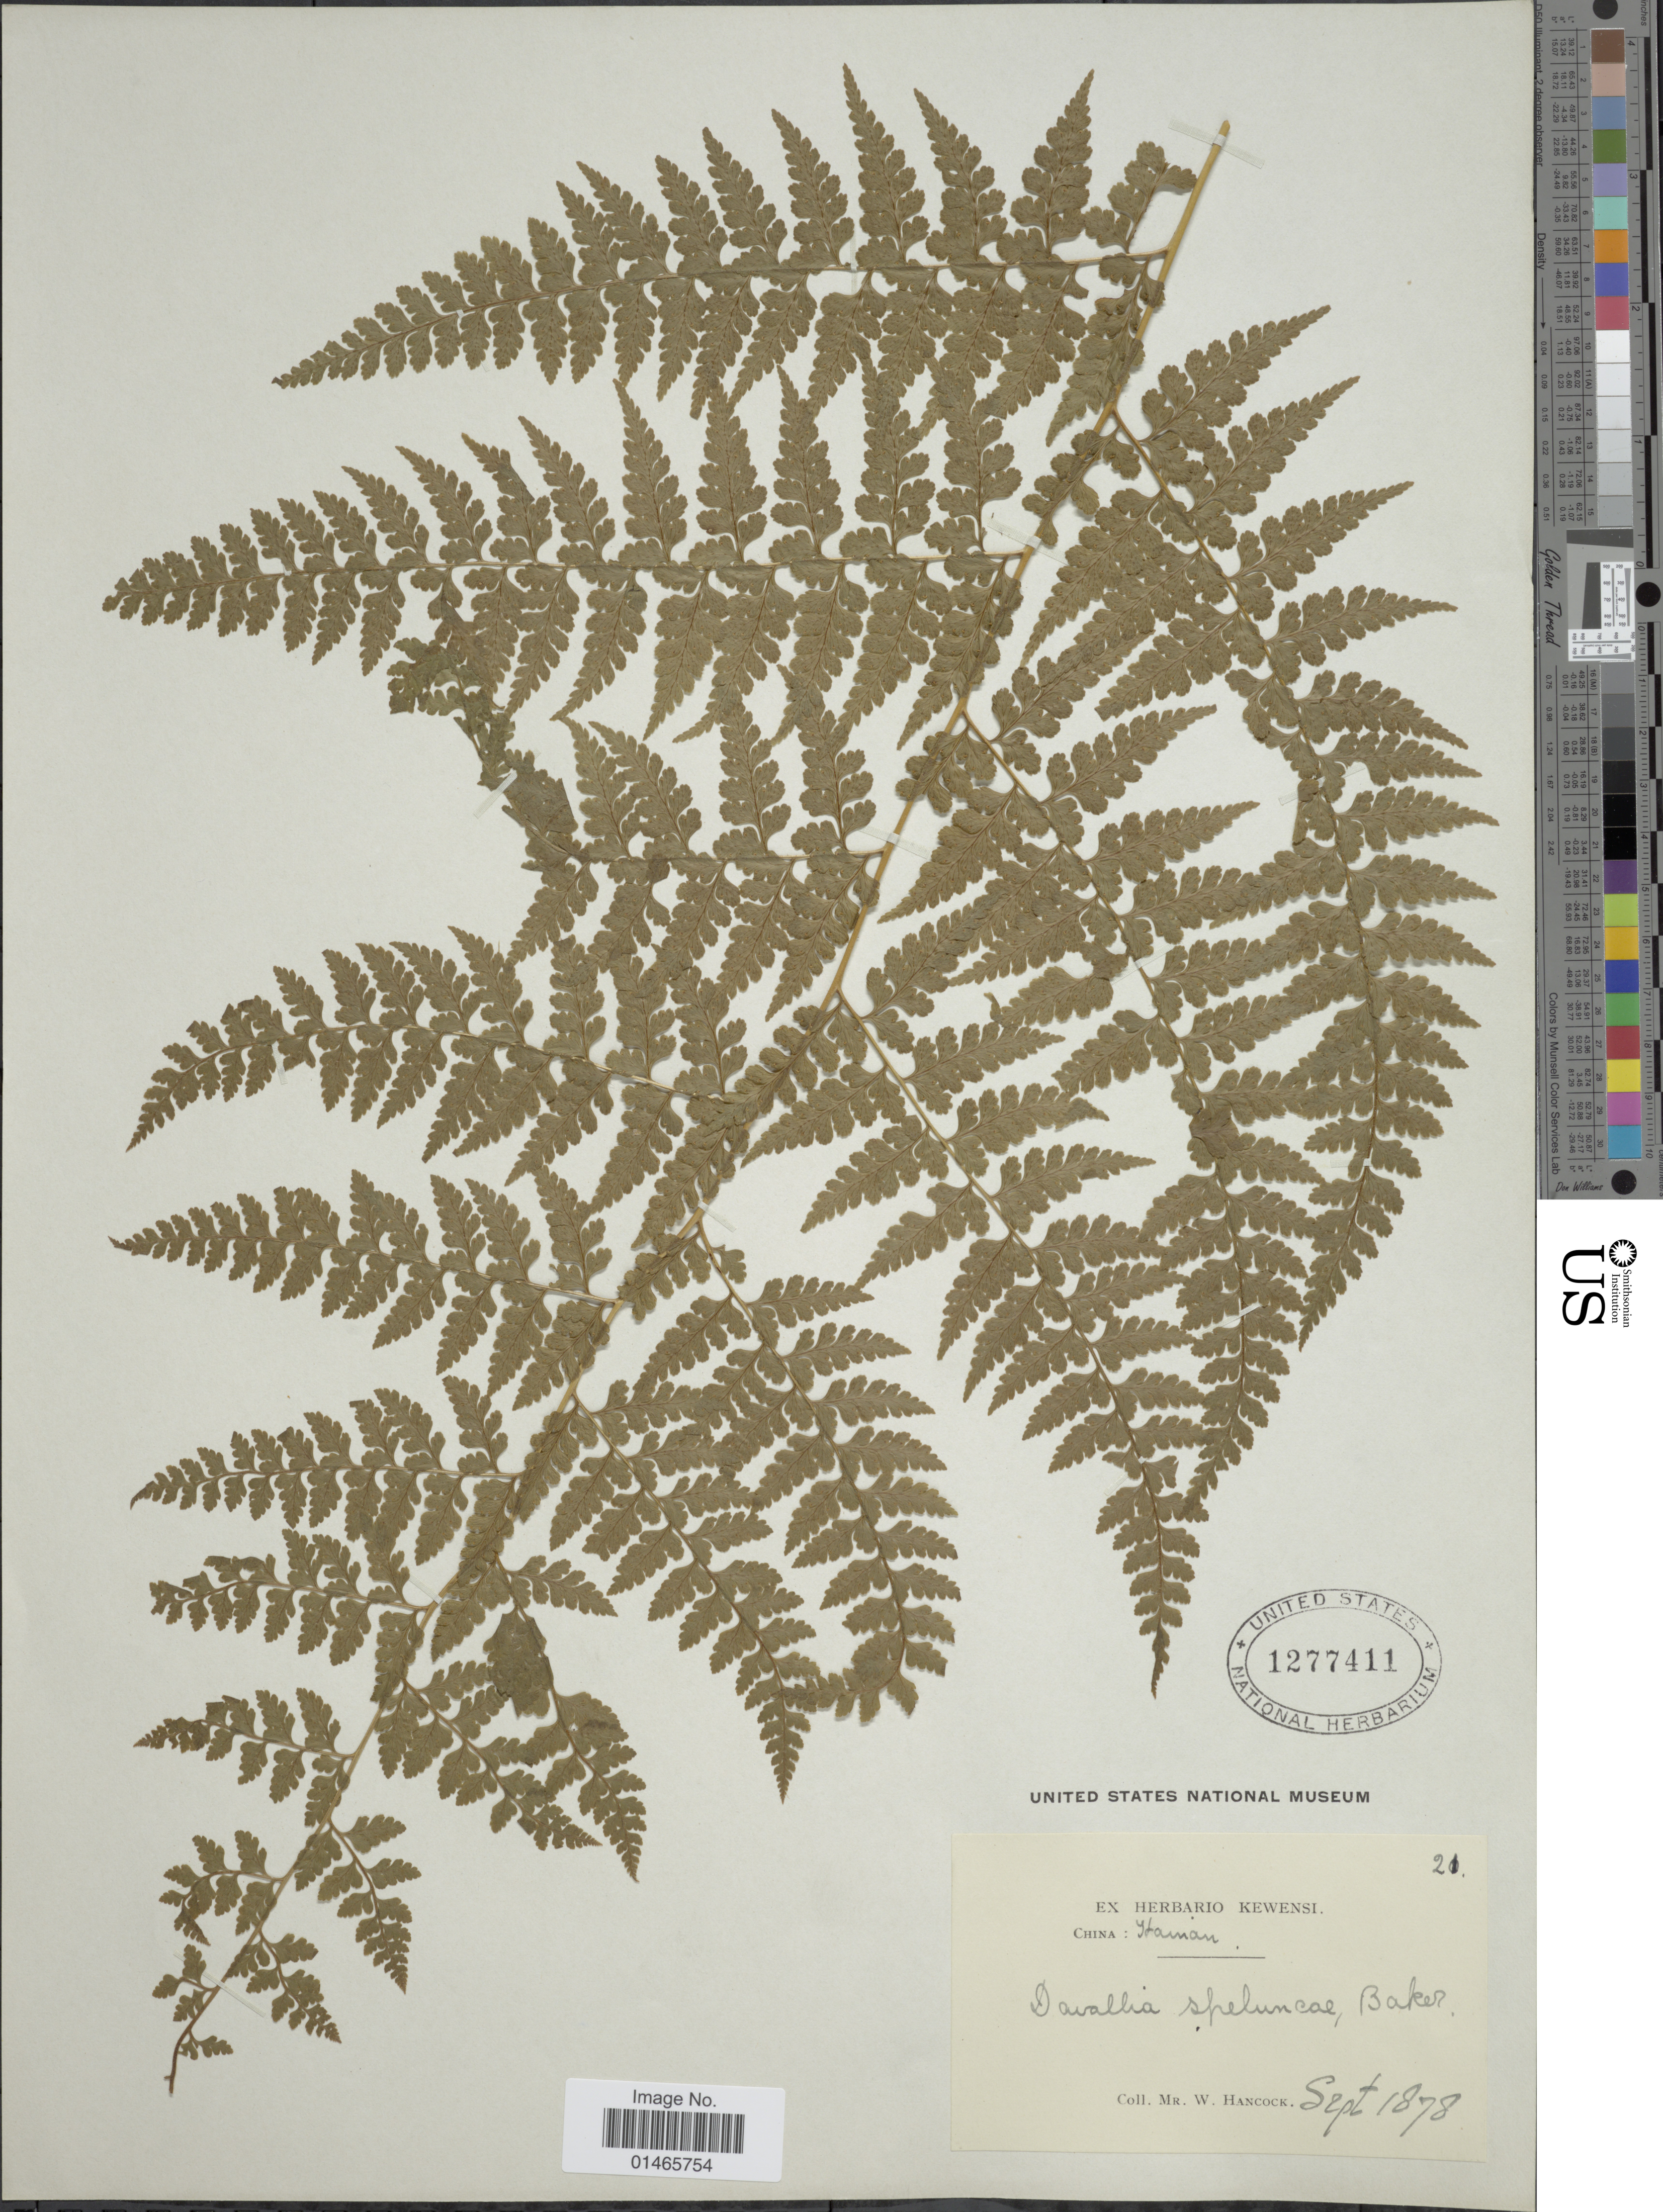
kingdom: Plantae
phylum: Tracheophyta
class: Polypodiopsida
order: Polypodiales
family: Dennstaedtiaceae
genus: Microlepia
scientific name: Microlepia speluncae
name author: (L.) T. Moore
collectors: W. Hancock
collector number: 21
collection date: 1878-09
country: China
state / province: Hainan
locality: China: Hainan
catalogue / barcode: US 1277411